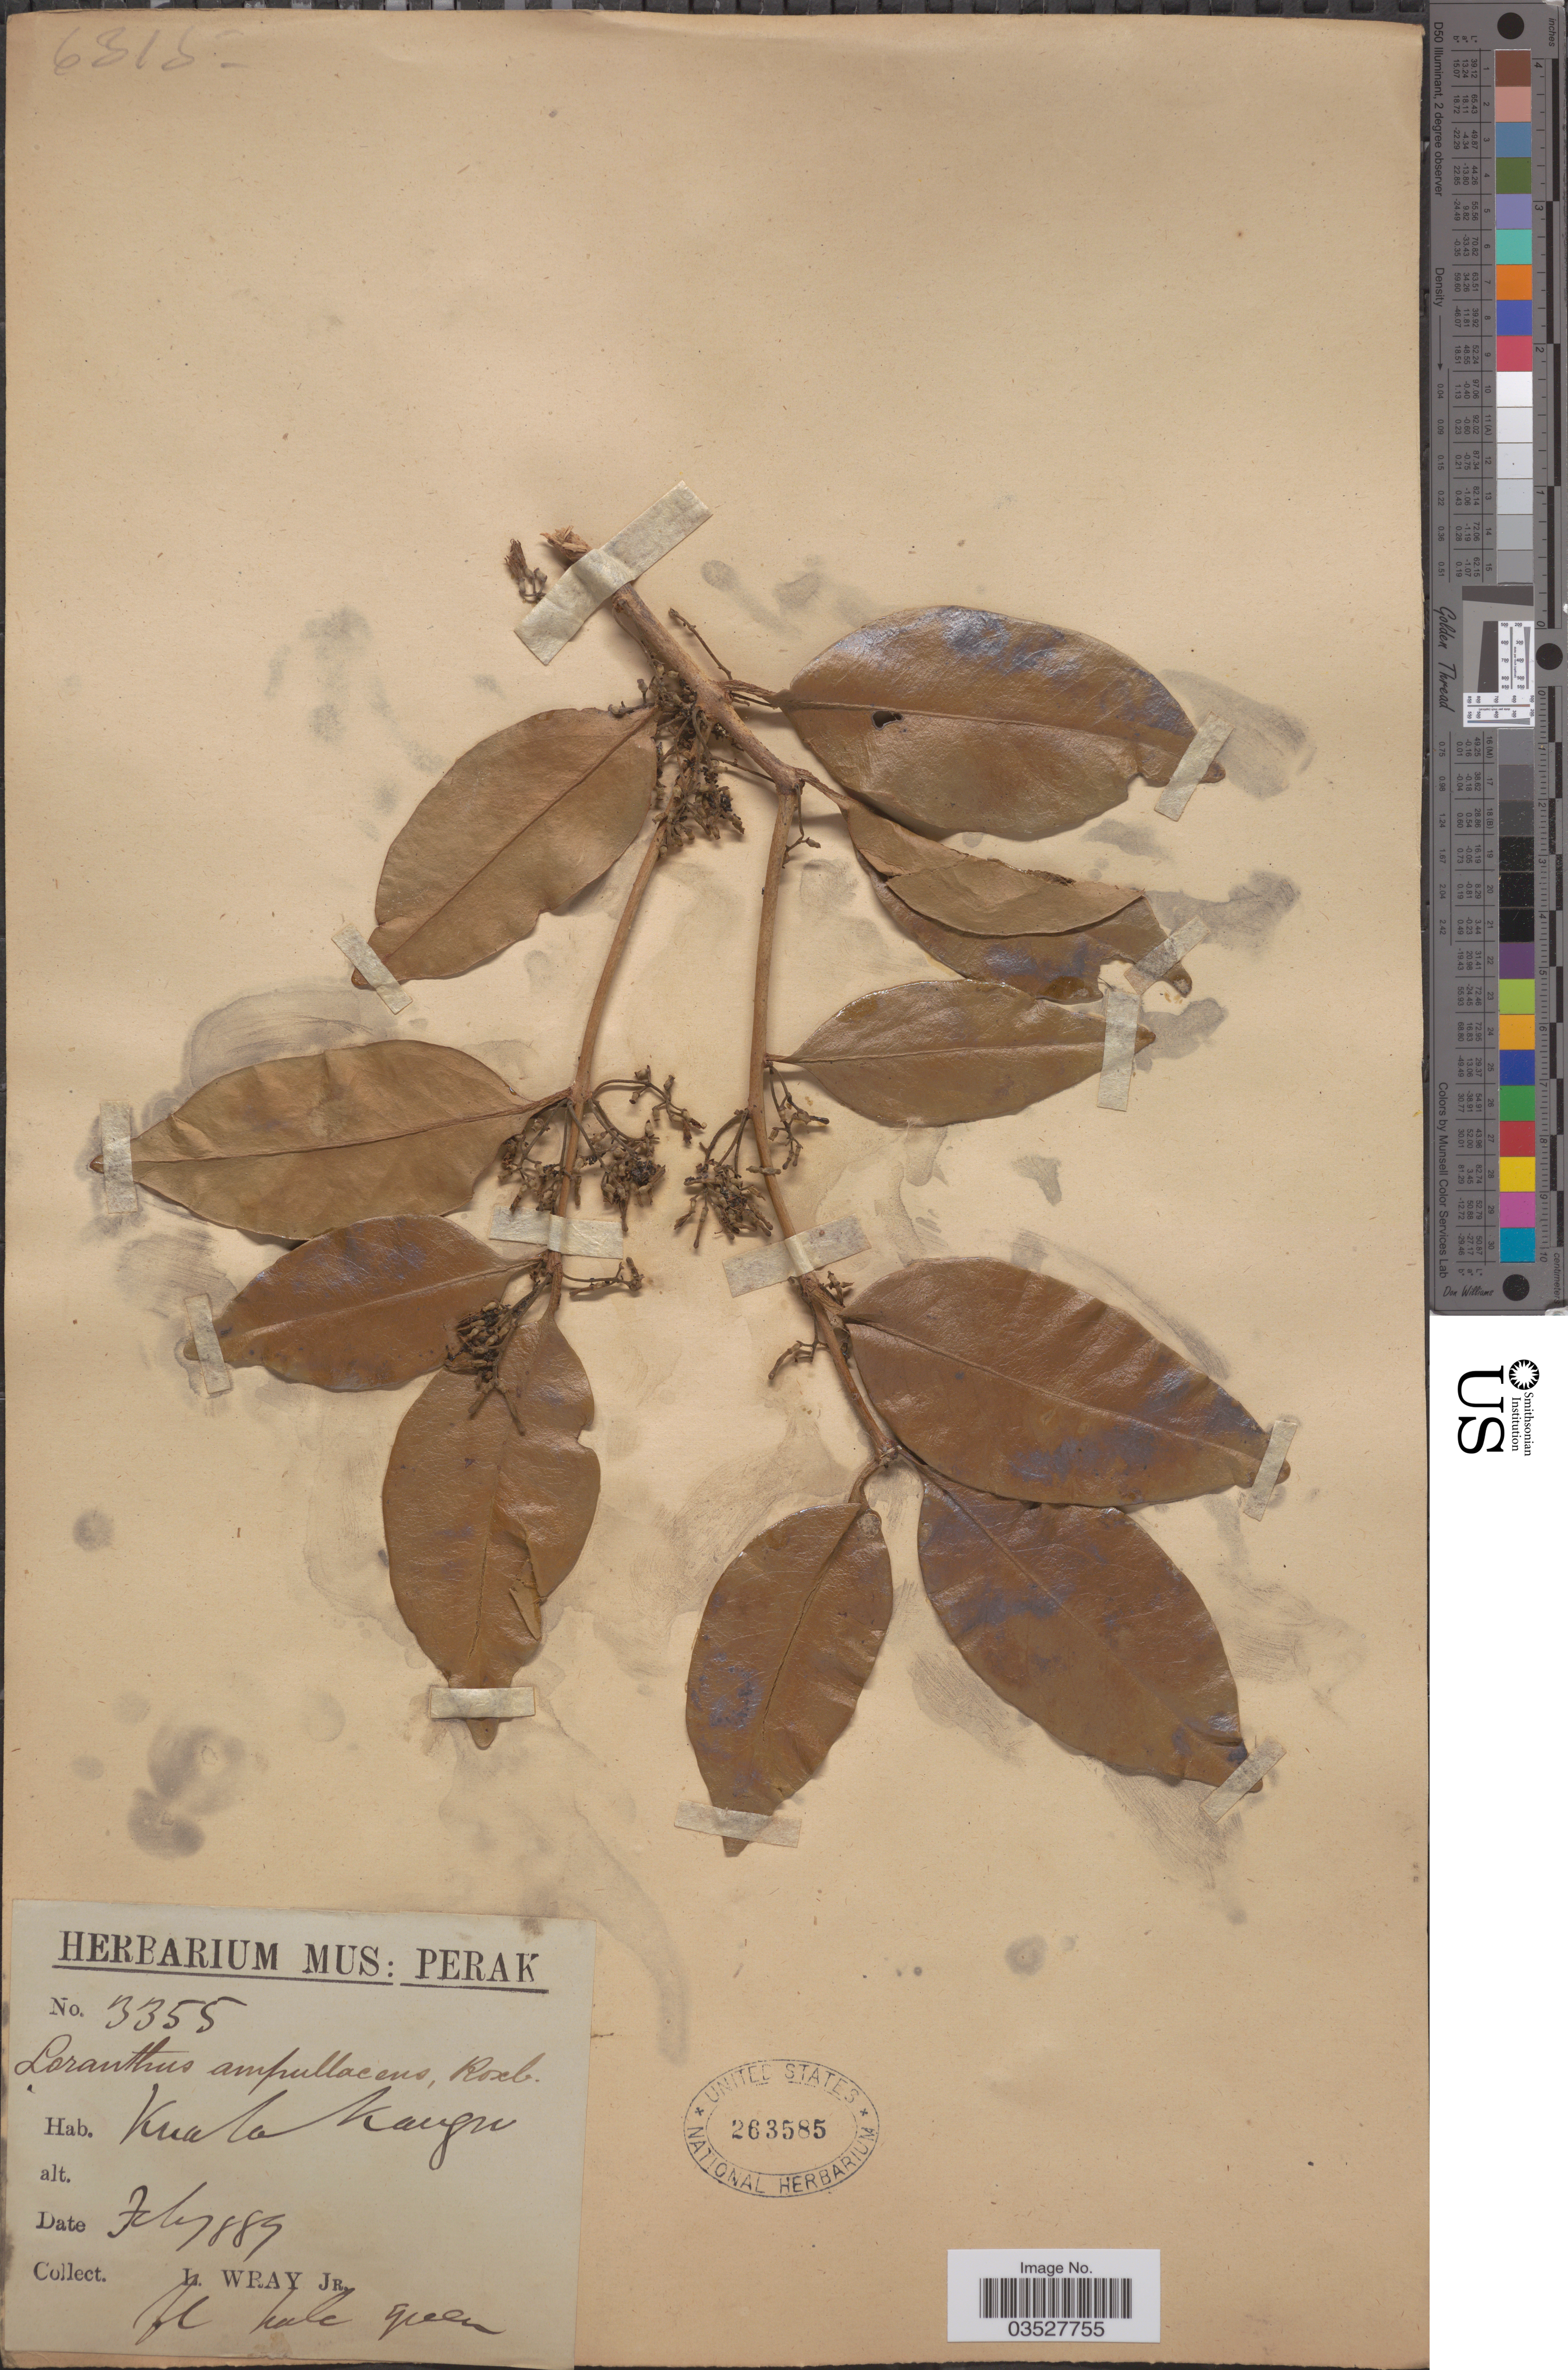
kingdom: Plantae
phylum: Tracheophyta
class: Magnoliopsida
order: Santalales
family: Loranthaceae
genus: Elytranthe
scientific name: Elytranthe ampullacea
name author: (Roxb.) G. Don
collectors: L. Wray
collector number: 3355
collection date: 1887-02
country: Malaysia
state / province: Perak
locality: Kuala Kangu [interpreted].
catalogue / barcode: US 263585